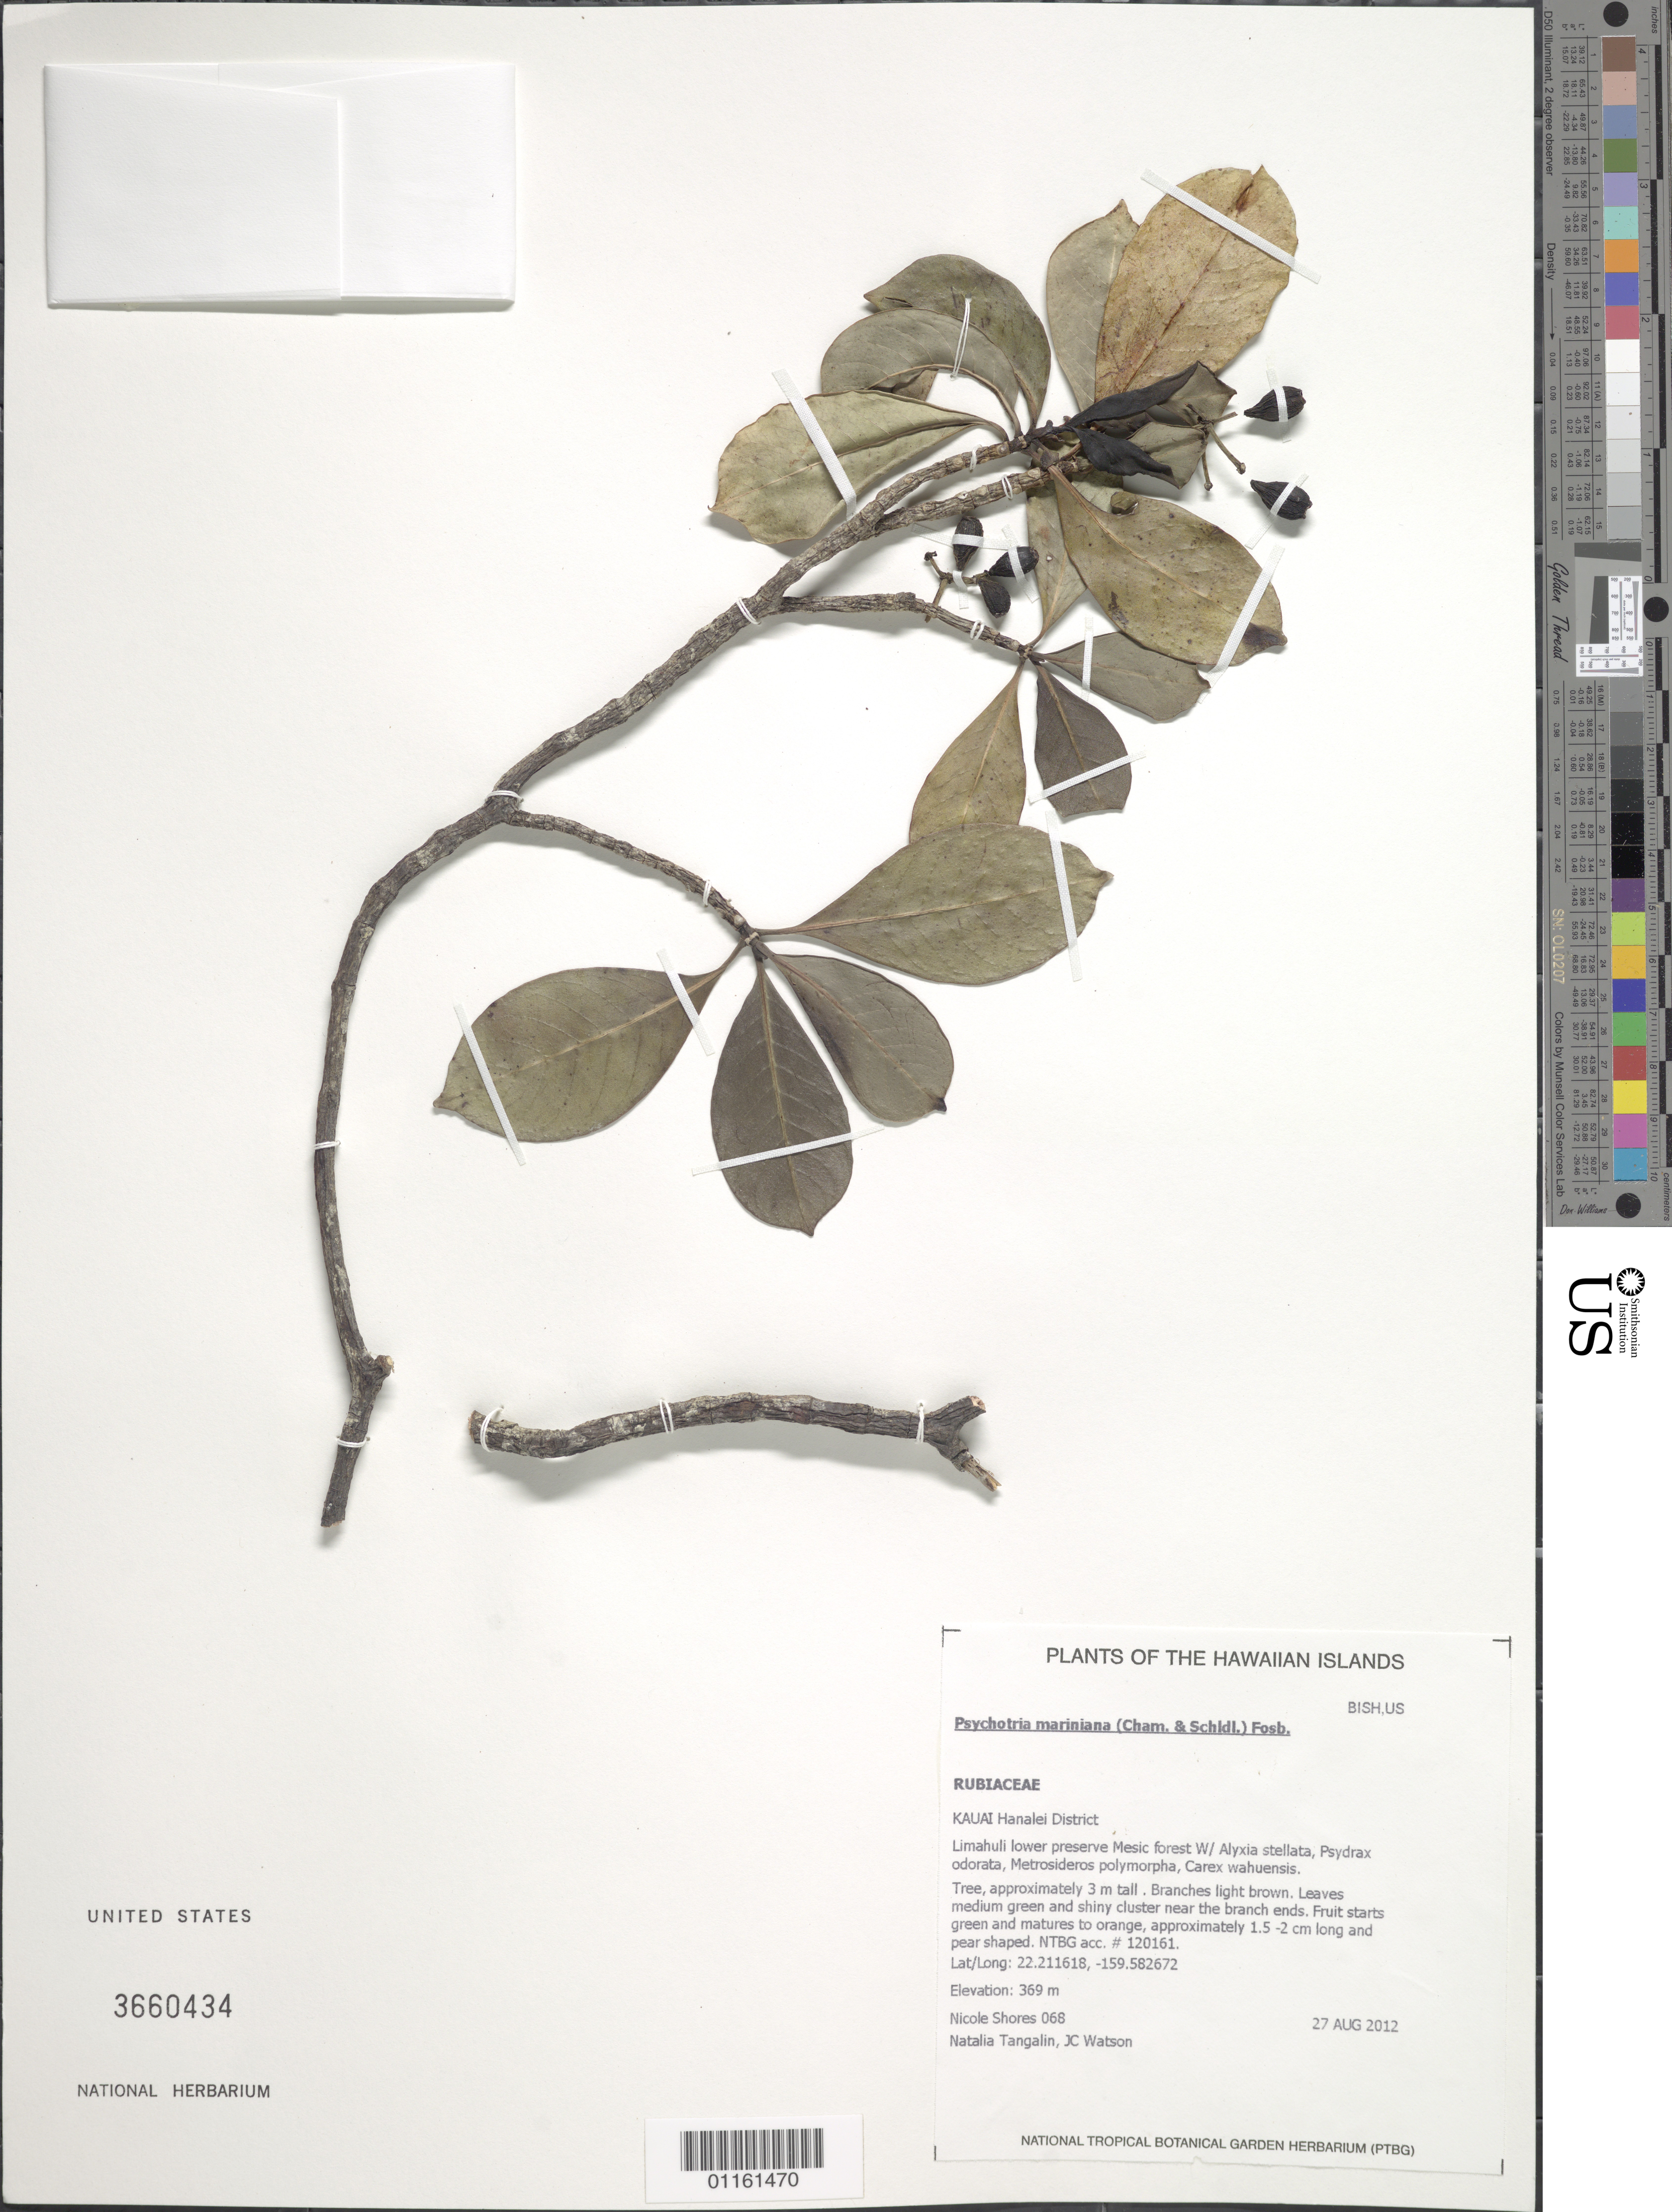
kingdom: Plantae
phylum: Tracheophyta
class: Magnoliopsida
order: Gentianales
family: Rubiaceae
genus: Psychotria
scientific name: Psychotria mariniana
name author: (Cham. & Schltdl.) Fosberg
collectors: N. Shores, N. Tangalin & J. Watson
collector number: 068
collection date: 2012-08-27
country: United States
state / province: Hawaii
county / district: Kauai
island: Kaua'i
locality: Kauai, Hanalei District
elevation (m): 369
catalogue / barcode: US 3660434